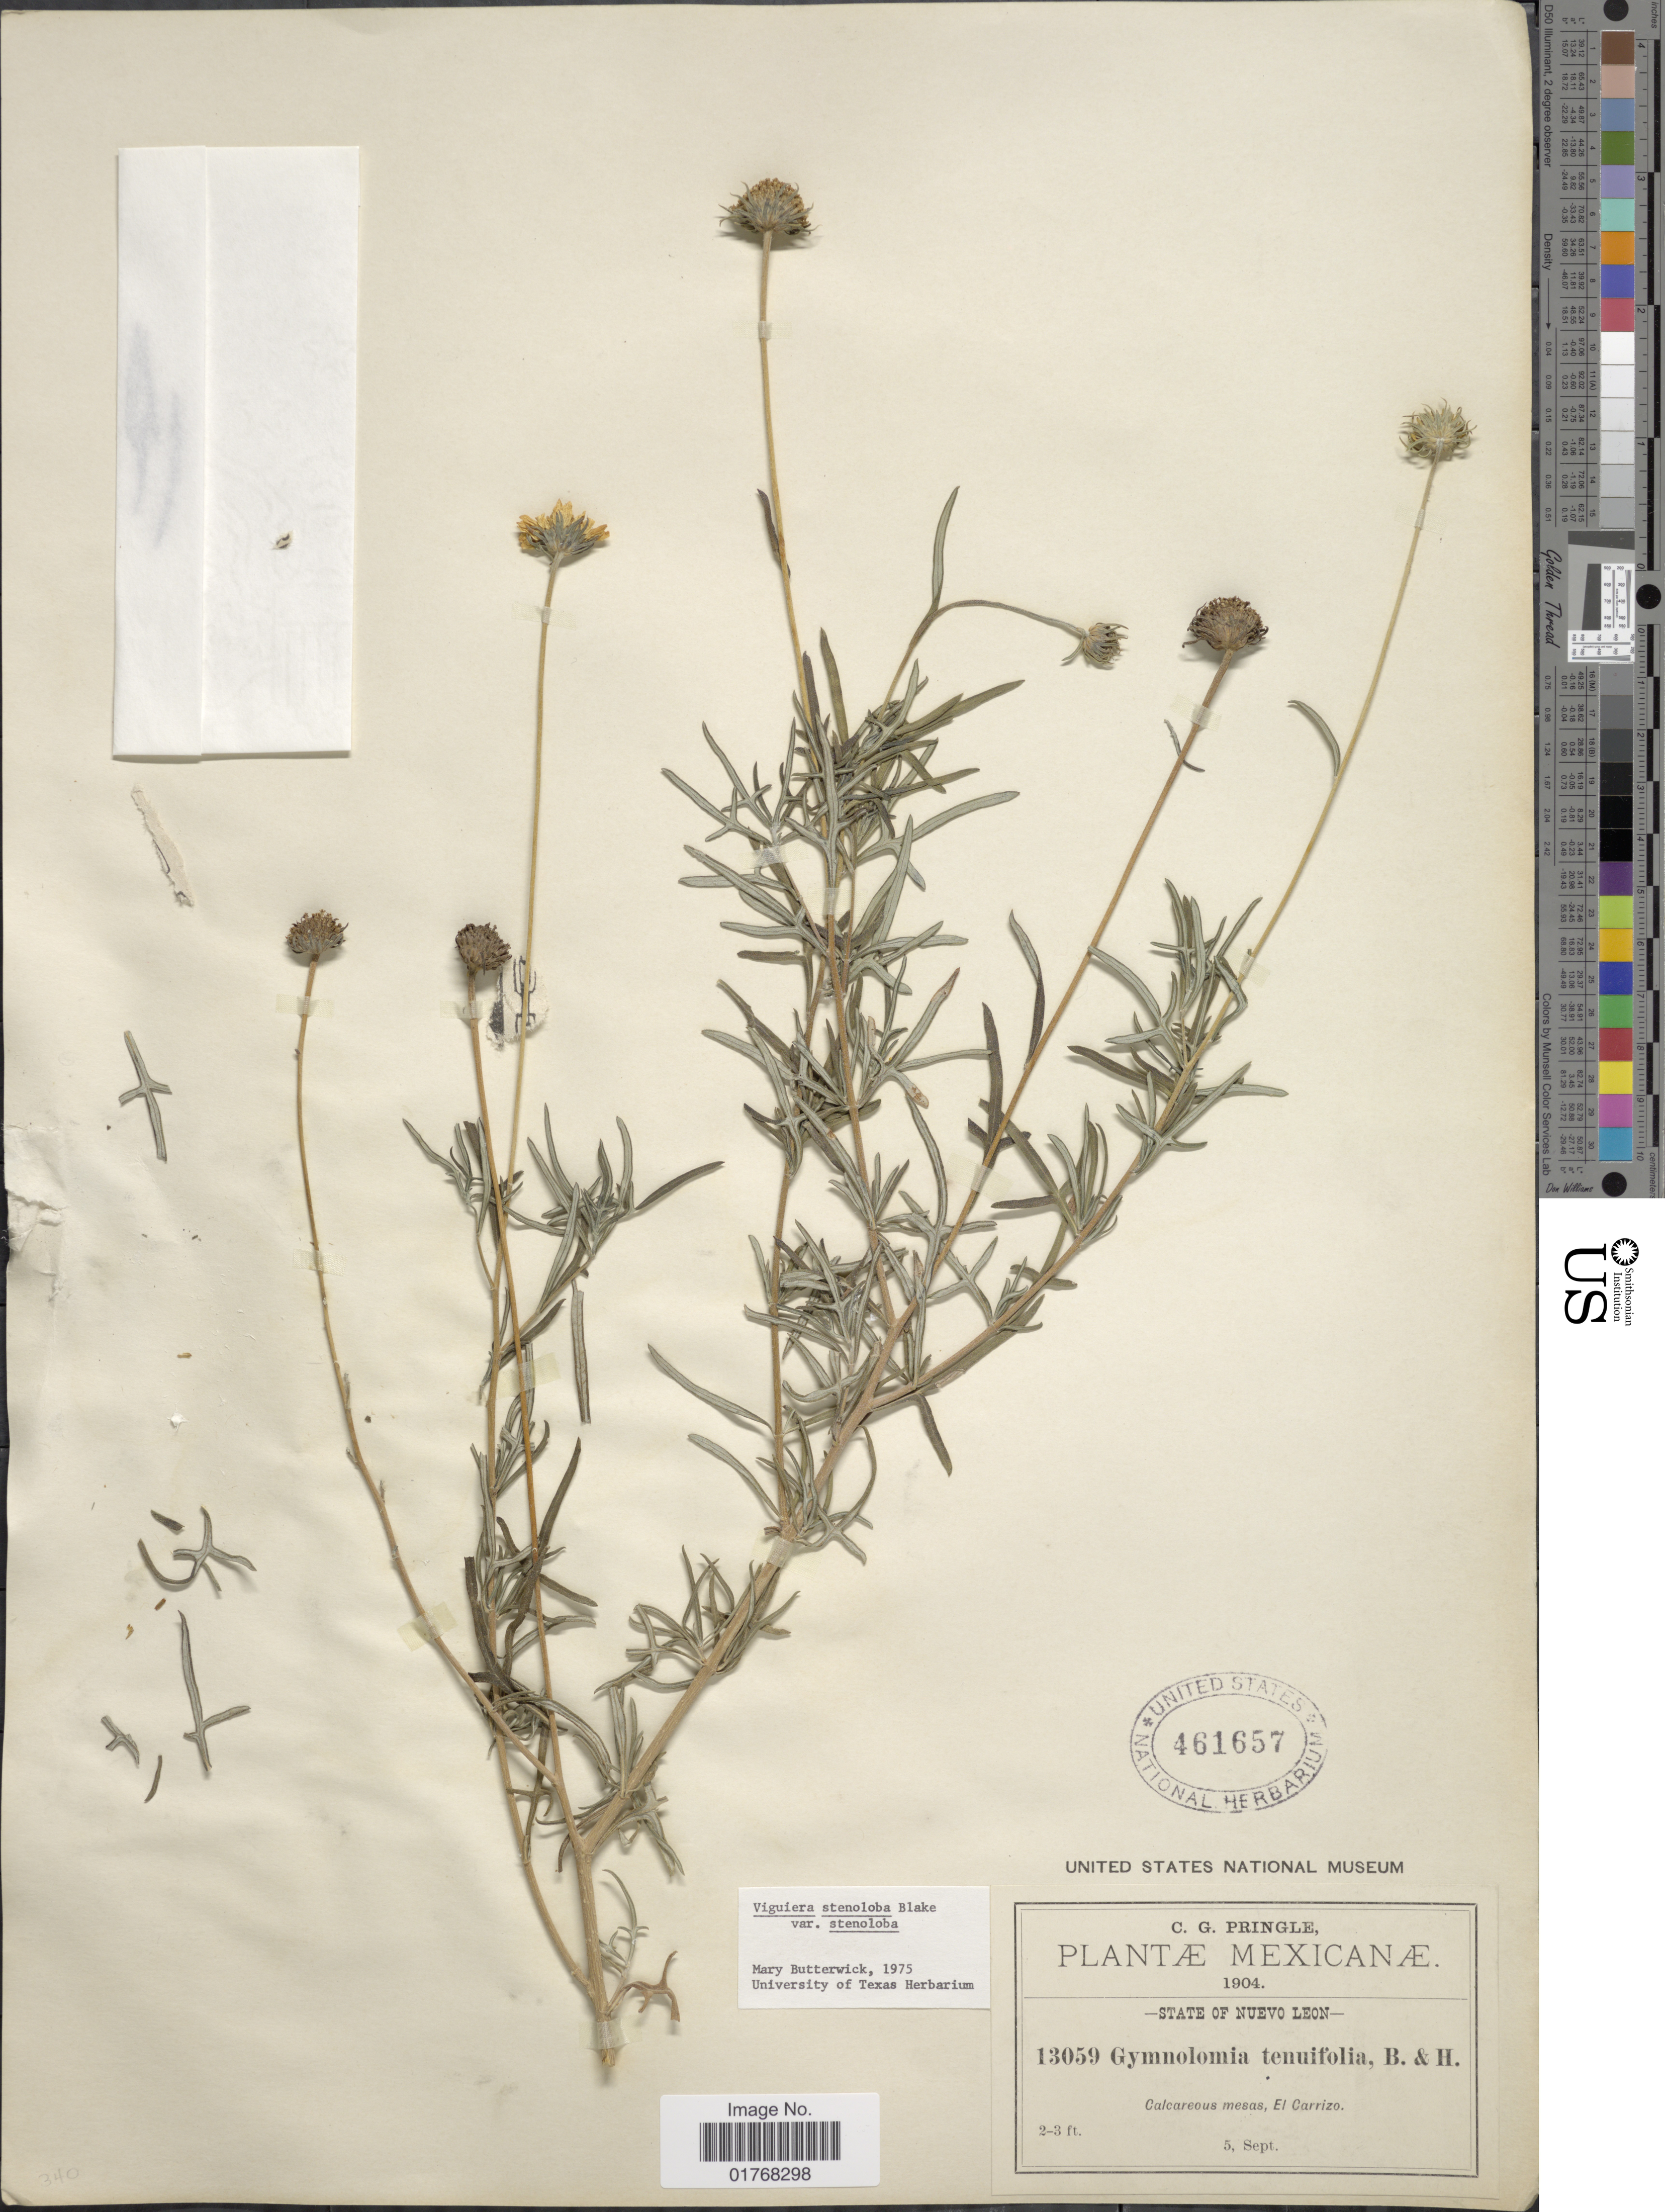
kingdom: Plantae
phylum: Tracheophyta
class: Magnoliopsida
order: Asterales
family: Asteraceae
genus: Viguiera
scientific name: Viguiera stenoloba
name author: S.F. Blake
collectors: C. G. Pringle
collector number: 13059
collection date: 1904-09-05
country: Mexico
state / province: Nuevo León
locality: Calcareous mesas, El Carrizo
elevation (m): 1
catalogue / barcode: US 461657